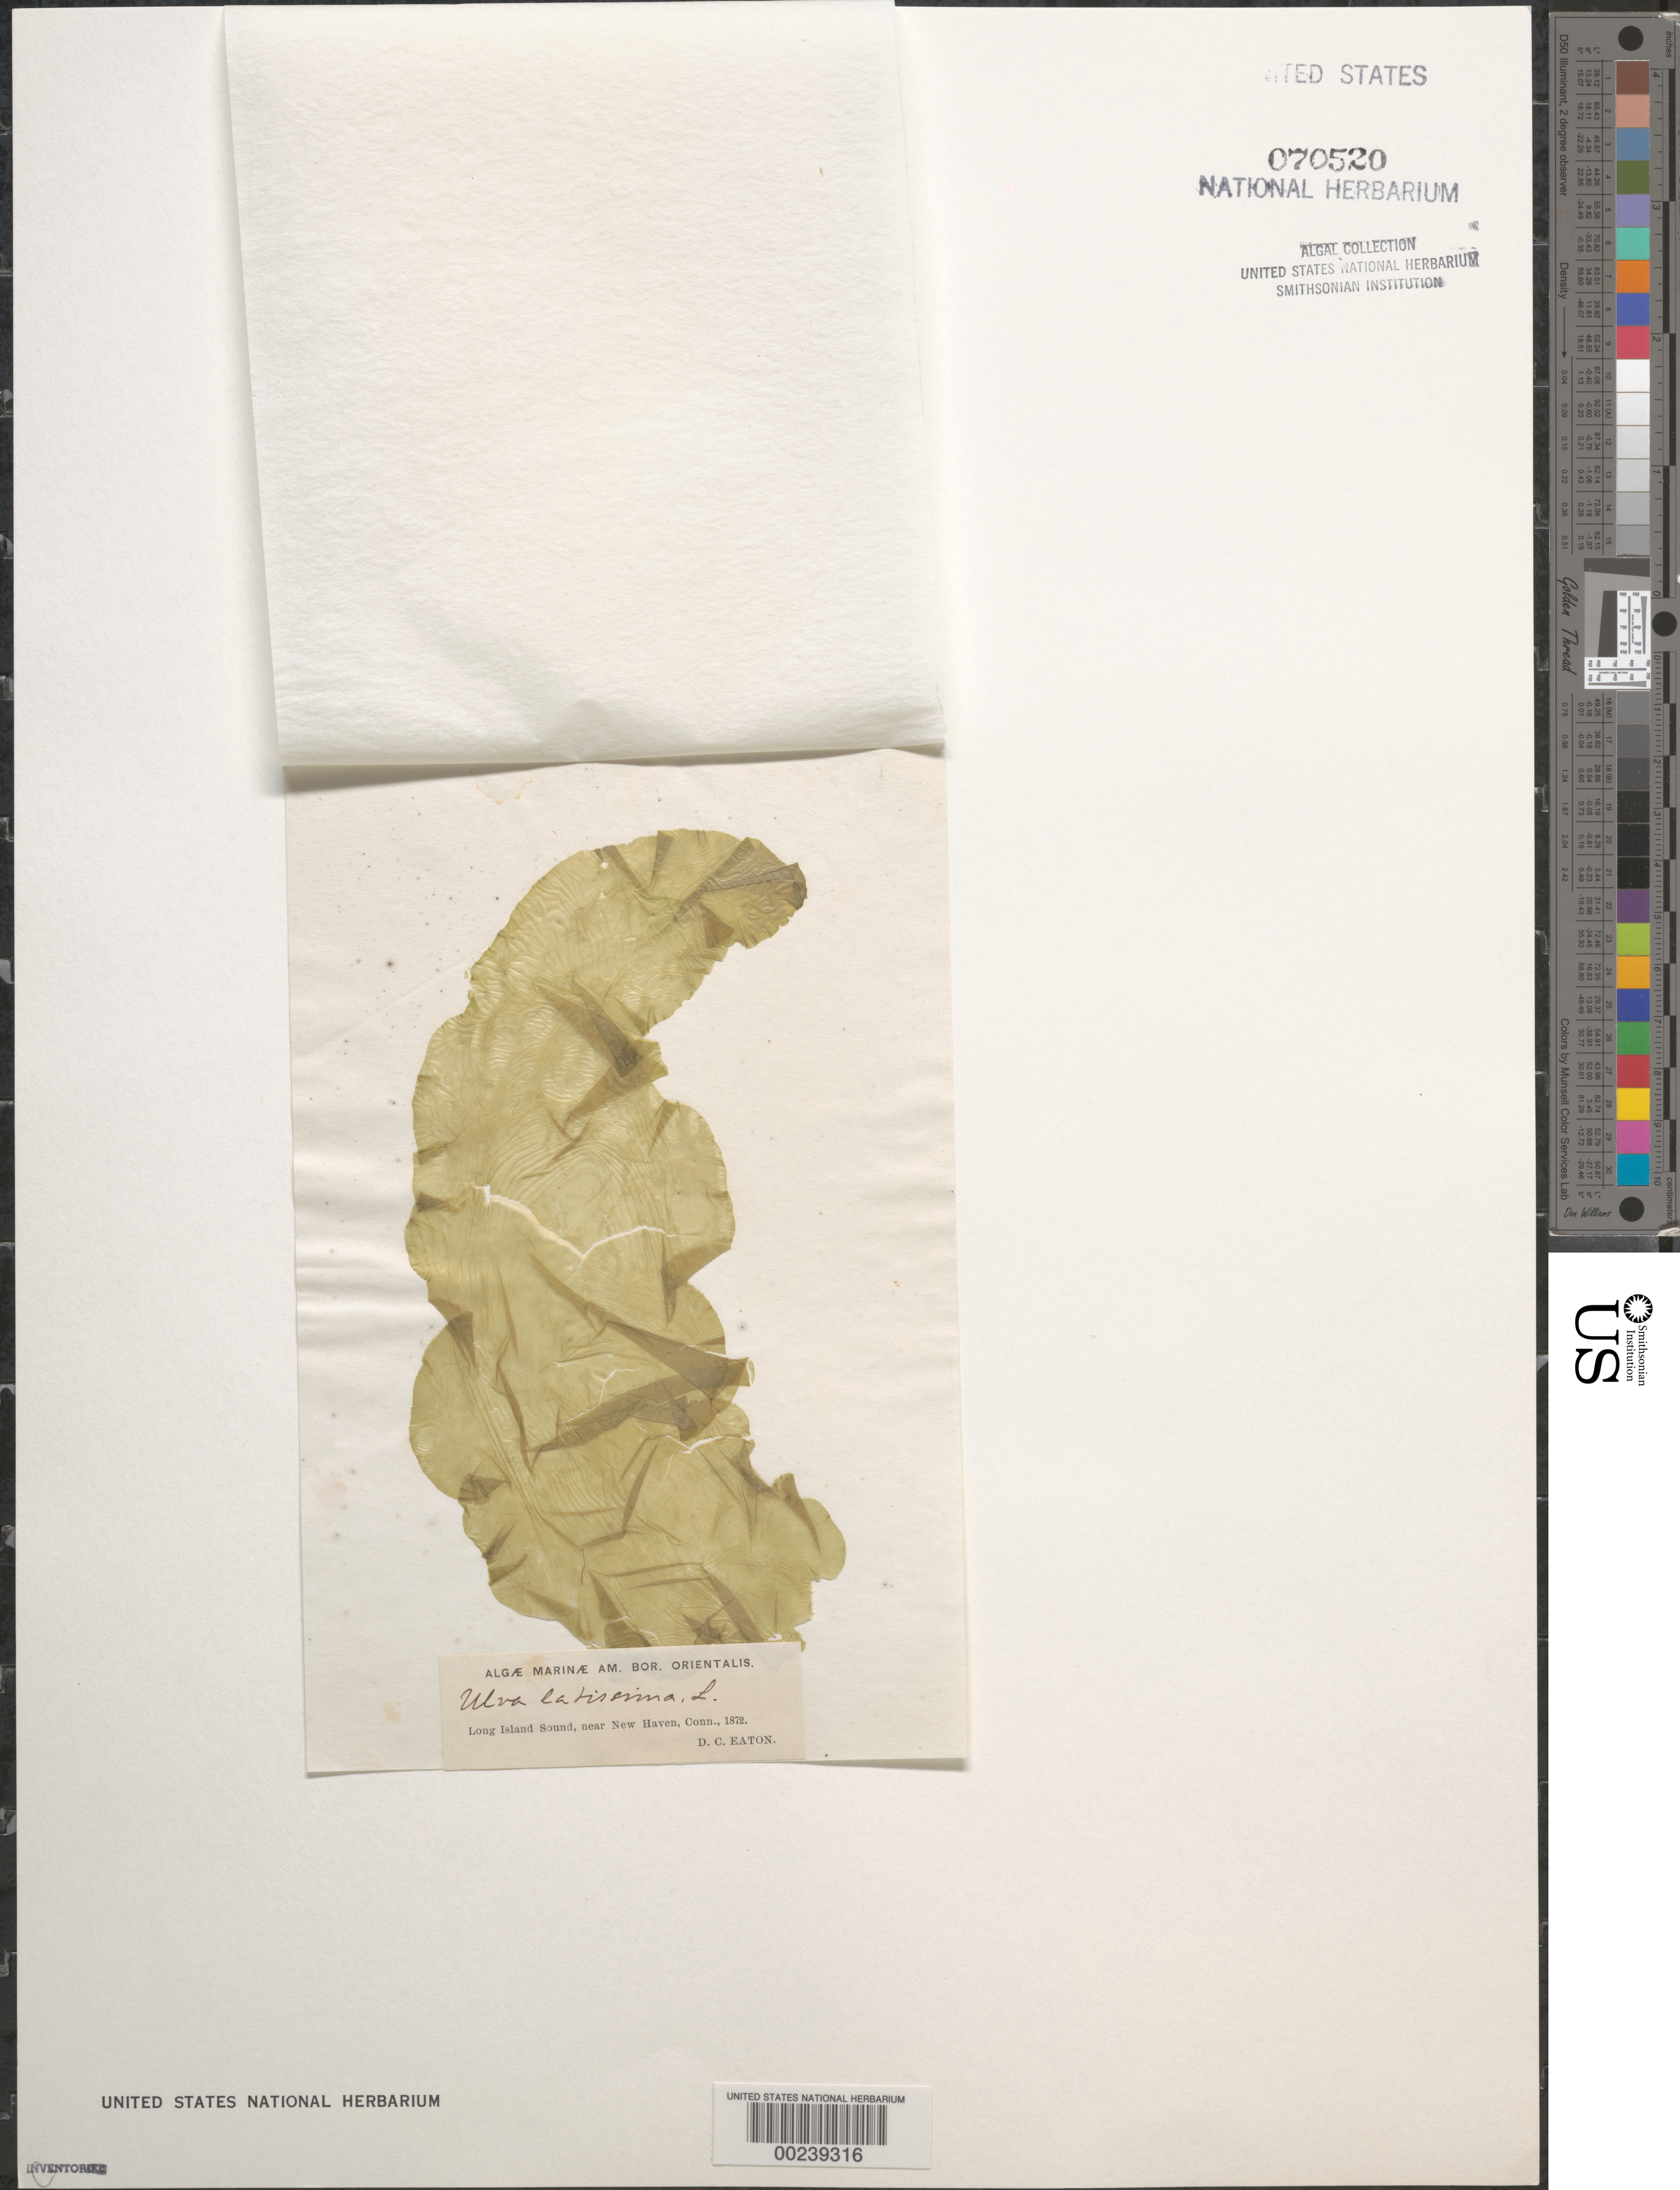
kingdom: Chromista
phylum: Ochrophyta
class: Phaeophyceae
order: Laminariales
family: Laminariaceae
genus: Saccharina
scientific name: Saccharina latissima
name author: C.E. Lane et al.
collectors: D. C. Eaton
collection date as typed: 1872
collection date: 1872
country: United States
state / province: Connecticut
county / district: New Haven County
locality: Long Island Sound, near New Haven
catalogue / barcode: US 70520